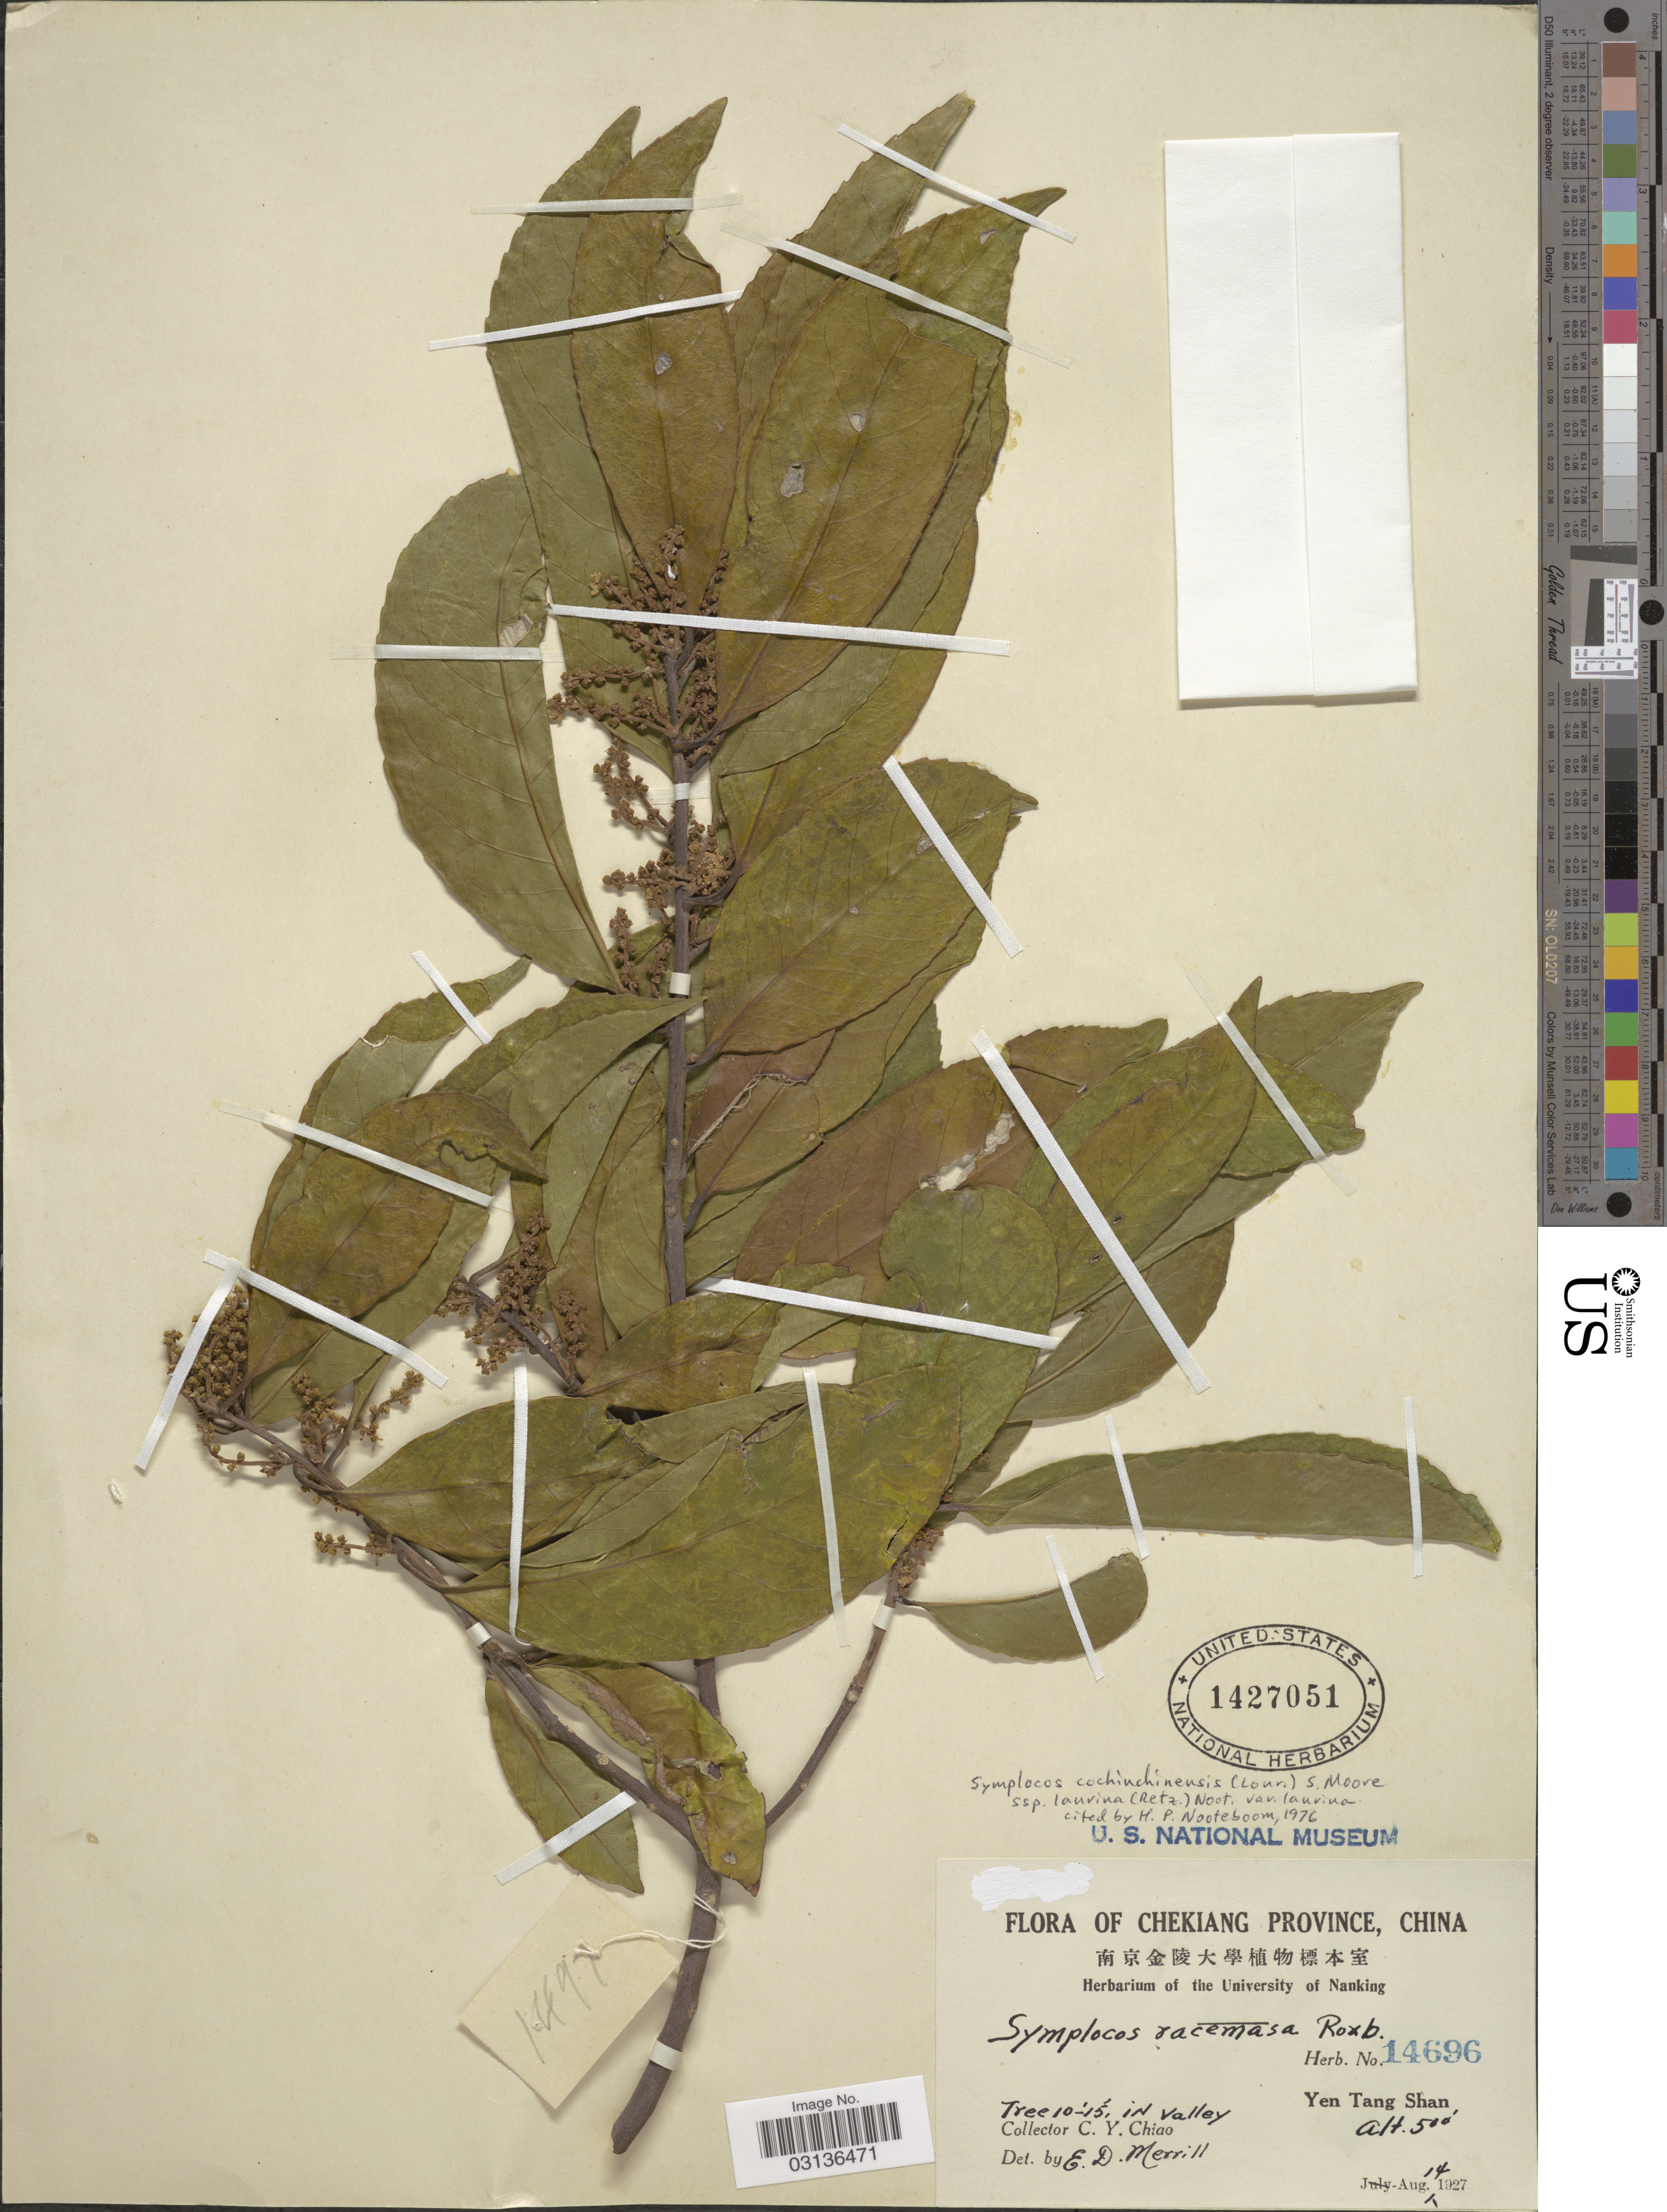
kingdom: Plantae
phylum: Tracheophyta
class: Magnoliopsida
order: Ericales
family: Symplocaceae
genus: Symplocos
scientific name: Symplocos cochinchinensis subsp. laurina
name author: (Retz.) Noot.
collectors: C. Y. Chiao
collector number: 14696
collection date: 1927-08-14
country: China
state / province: Zhejiang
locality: YChekiang Province. Yen Tang Shan. In Valley.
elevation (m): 152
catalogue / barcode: US 1427051